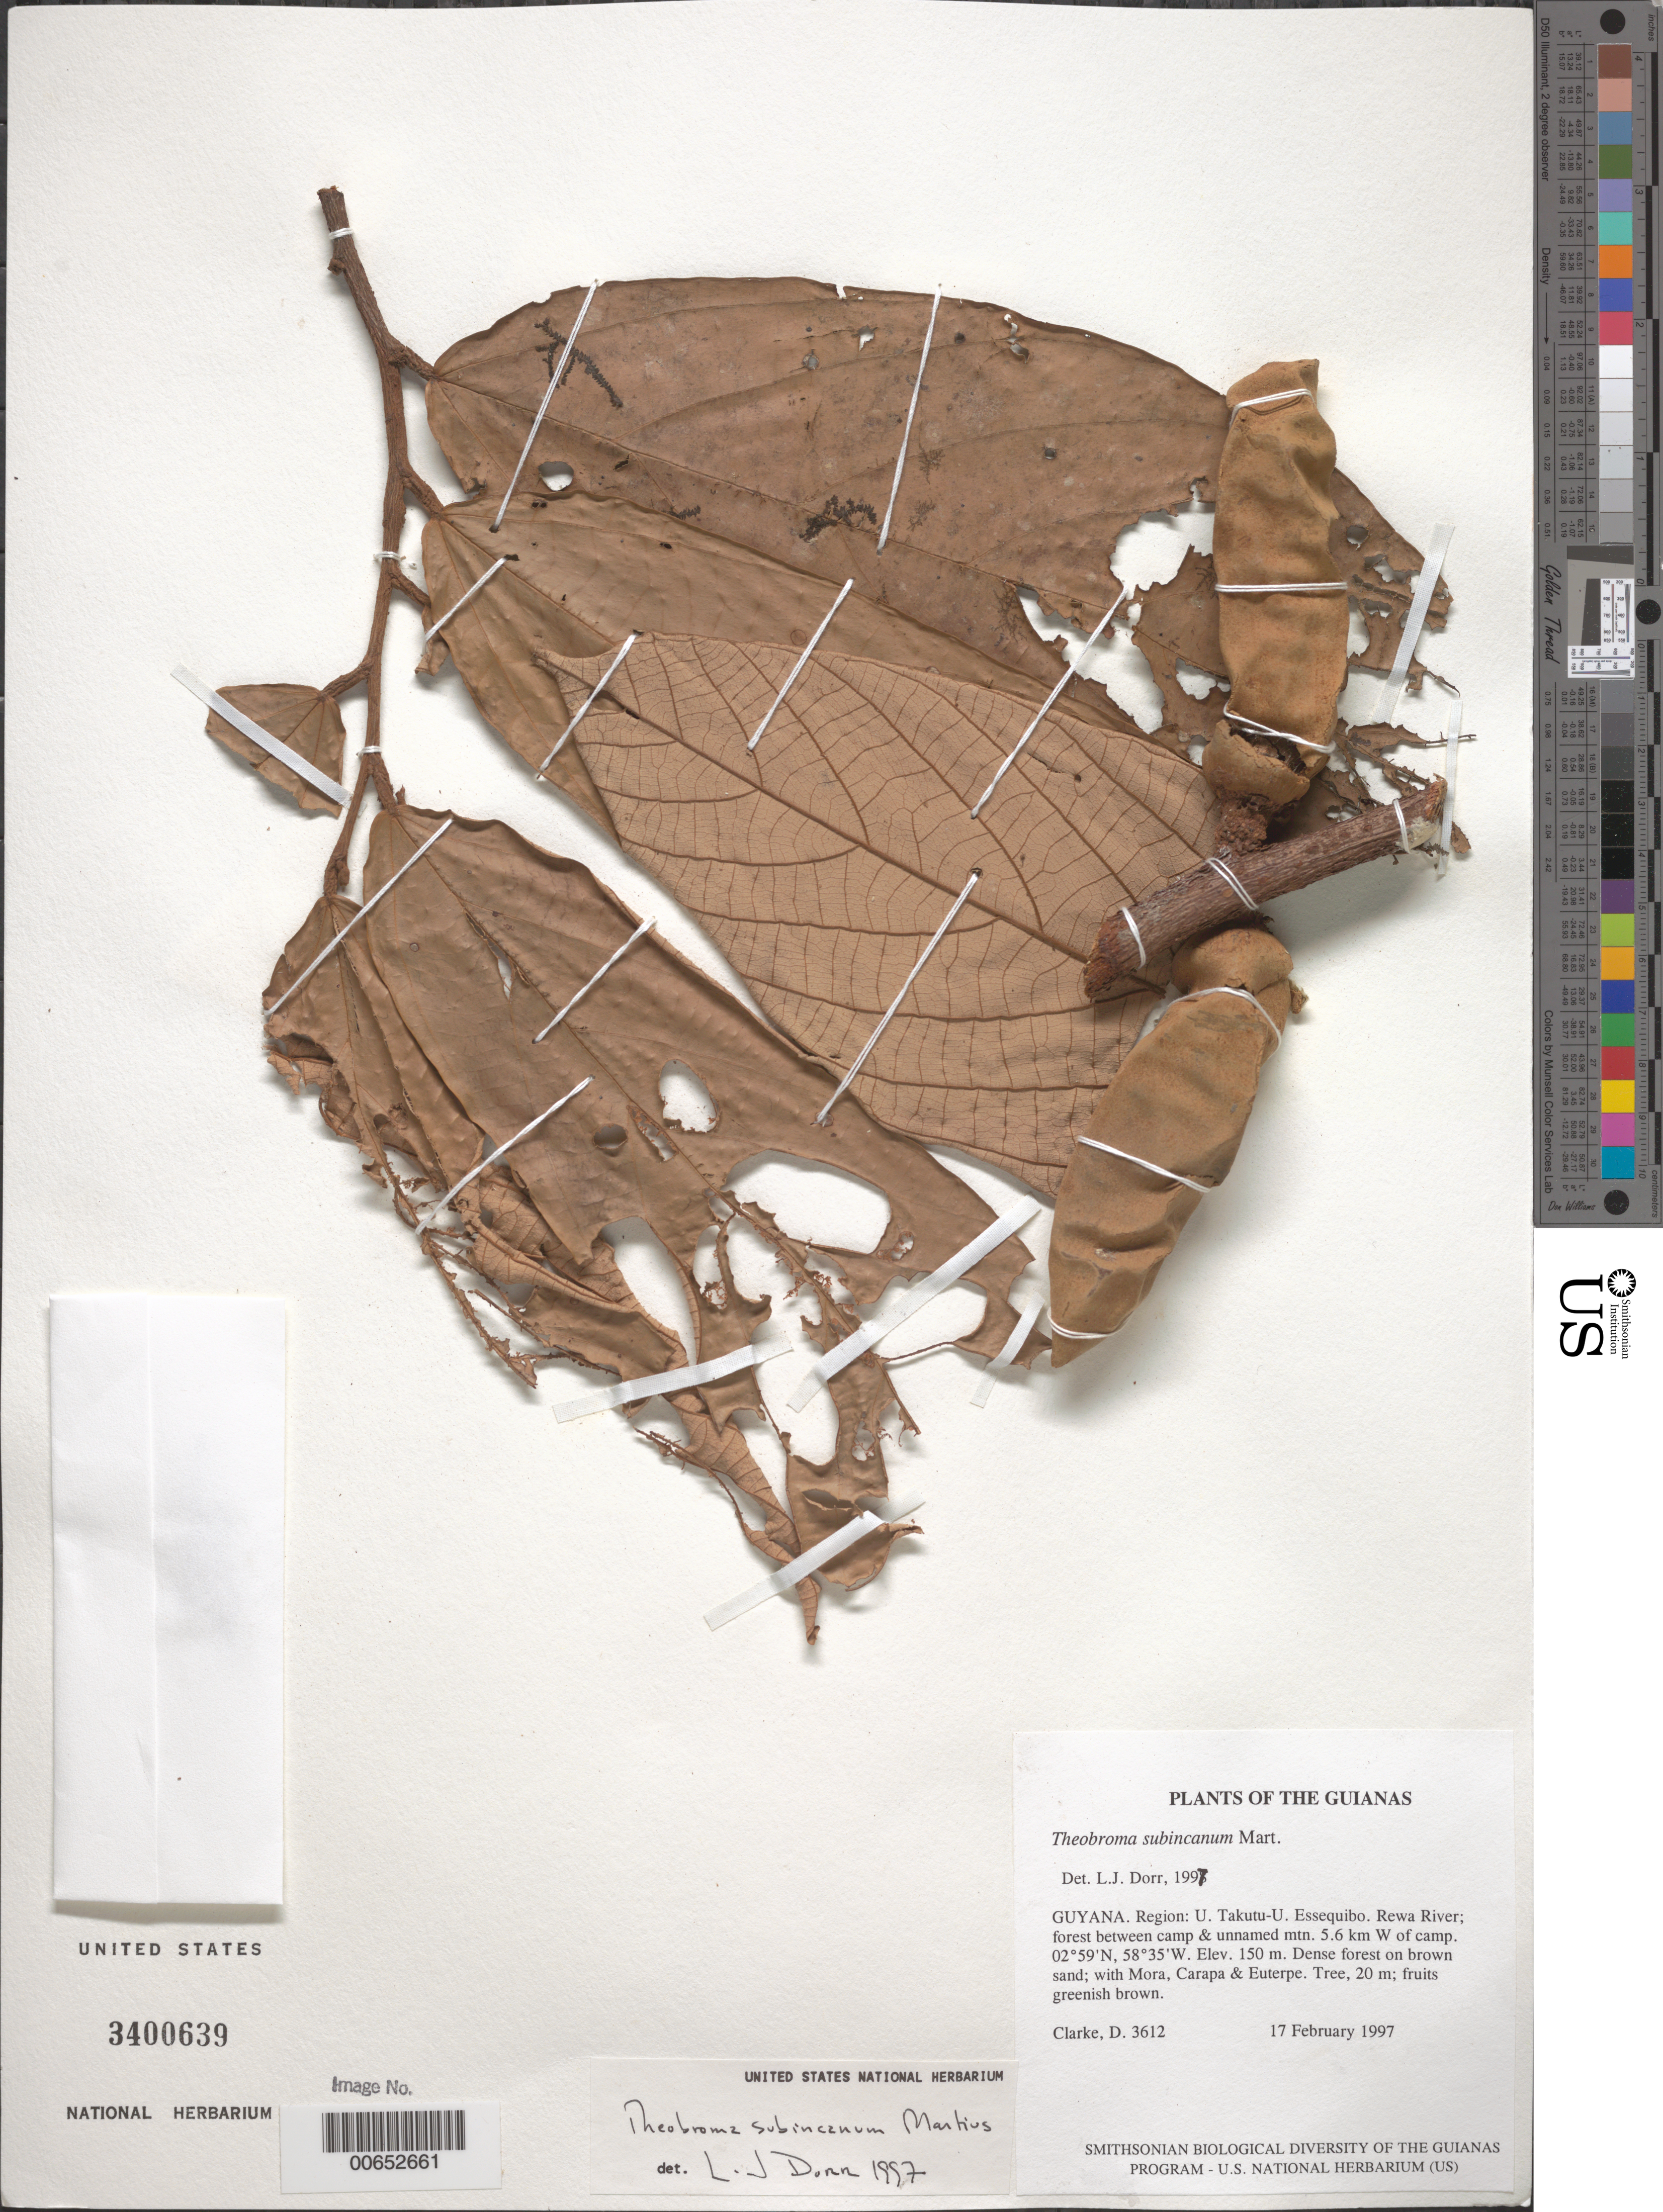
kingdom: Plantae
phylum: Tracheophyta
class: Magnoliopsida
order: Malvales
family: Malvaceae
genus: Theobroma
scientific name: Theobroma subincanum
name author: Mart.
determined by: Dorr, L. J., (BOT), Smithsonian Institution - National Museum of Natural History (UNITED STATES)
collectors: H. D. Clarke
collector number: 3612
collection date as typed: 17 February 1997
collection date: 1997-02-17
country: Guyana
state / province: U. Takutu-U. Essequibo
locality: Rewa River; forest between camp & unnamed mtn. 5.6 km W of camp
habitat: Dense forest on brown sand; with Mora, Carapa & Euterpe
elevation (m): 150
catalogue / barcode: US 3400639